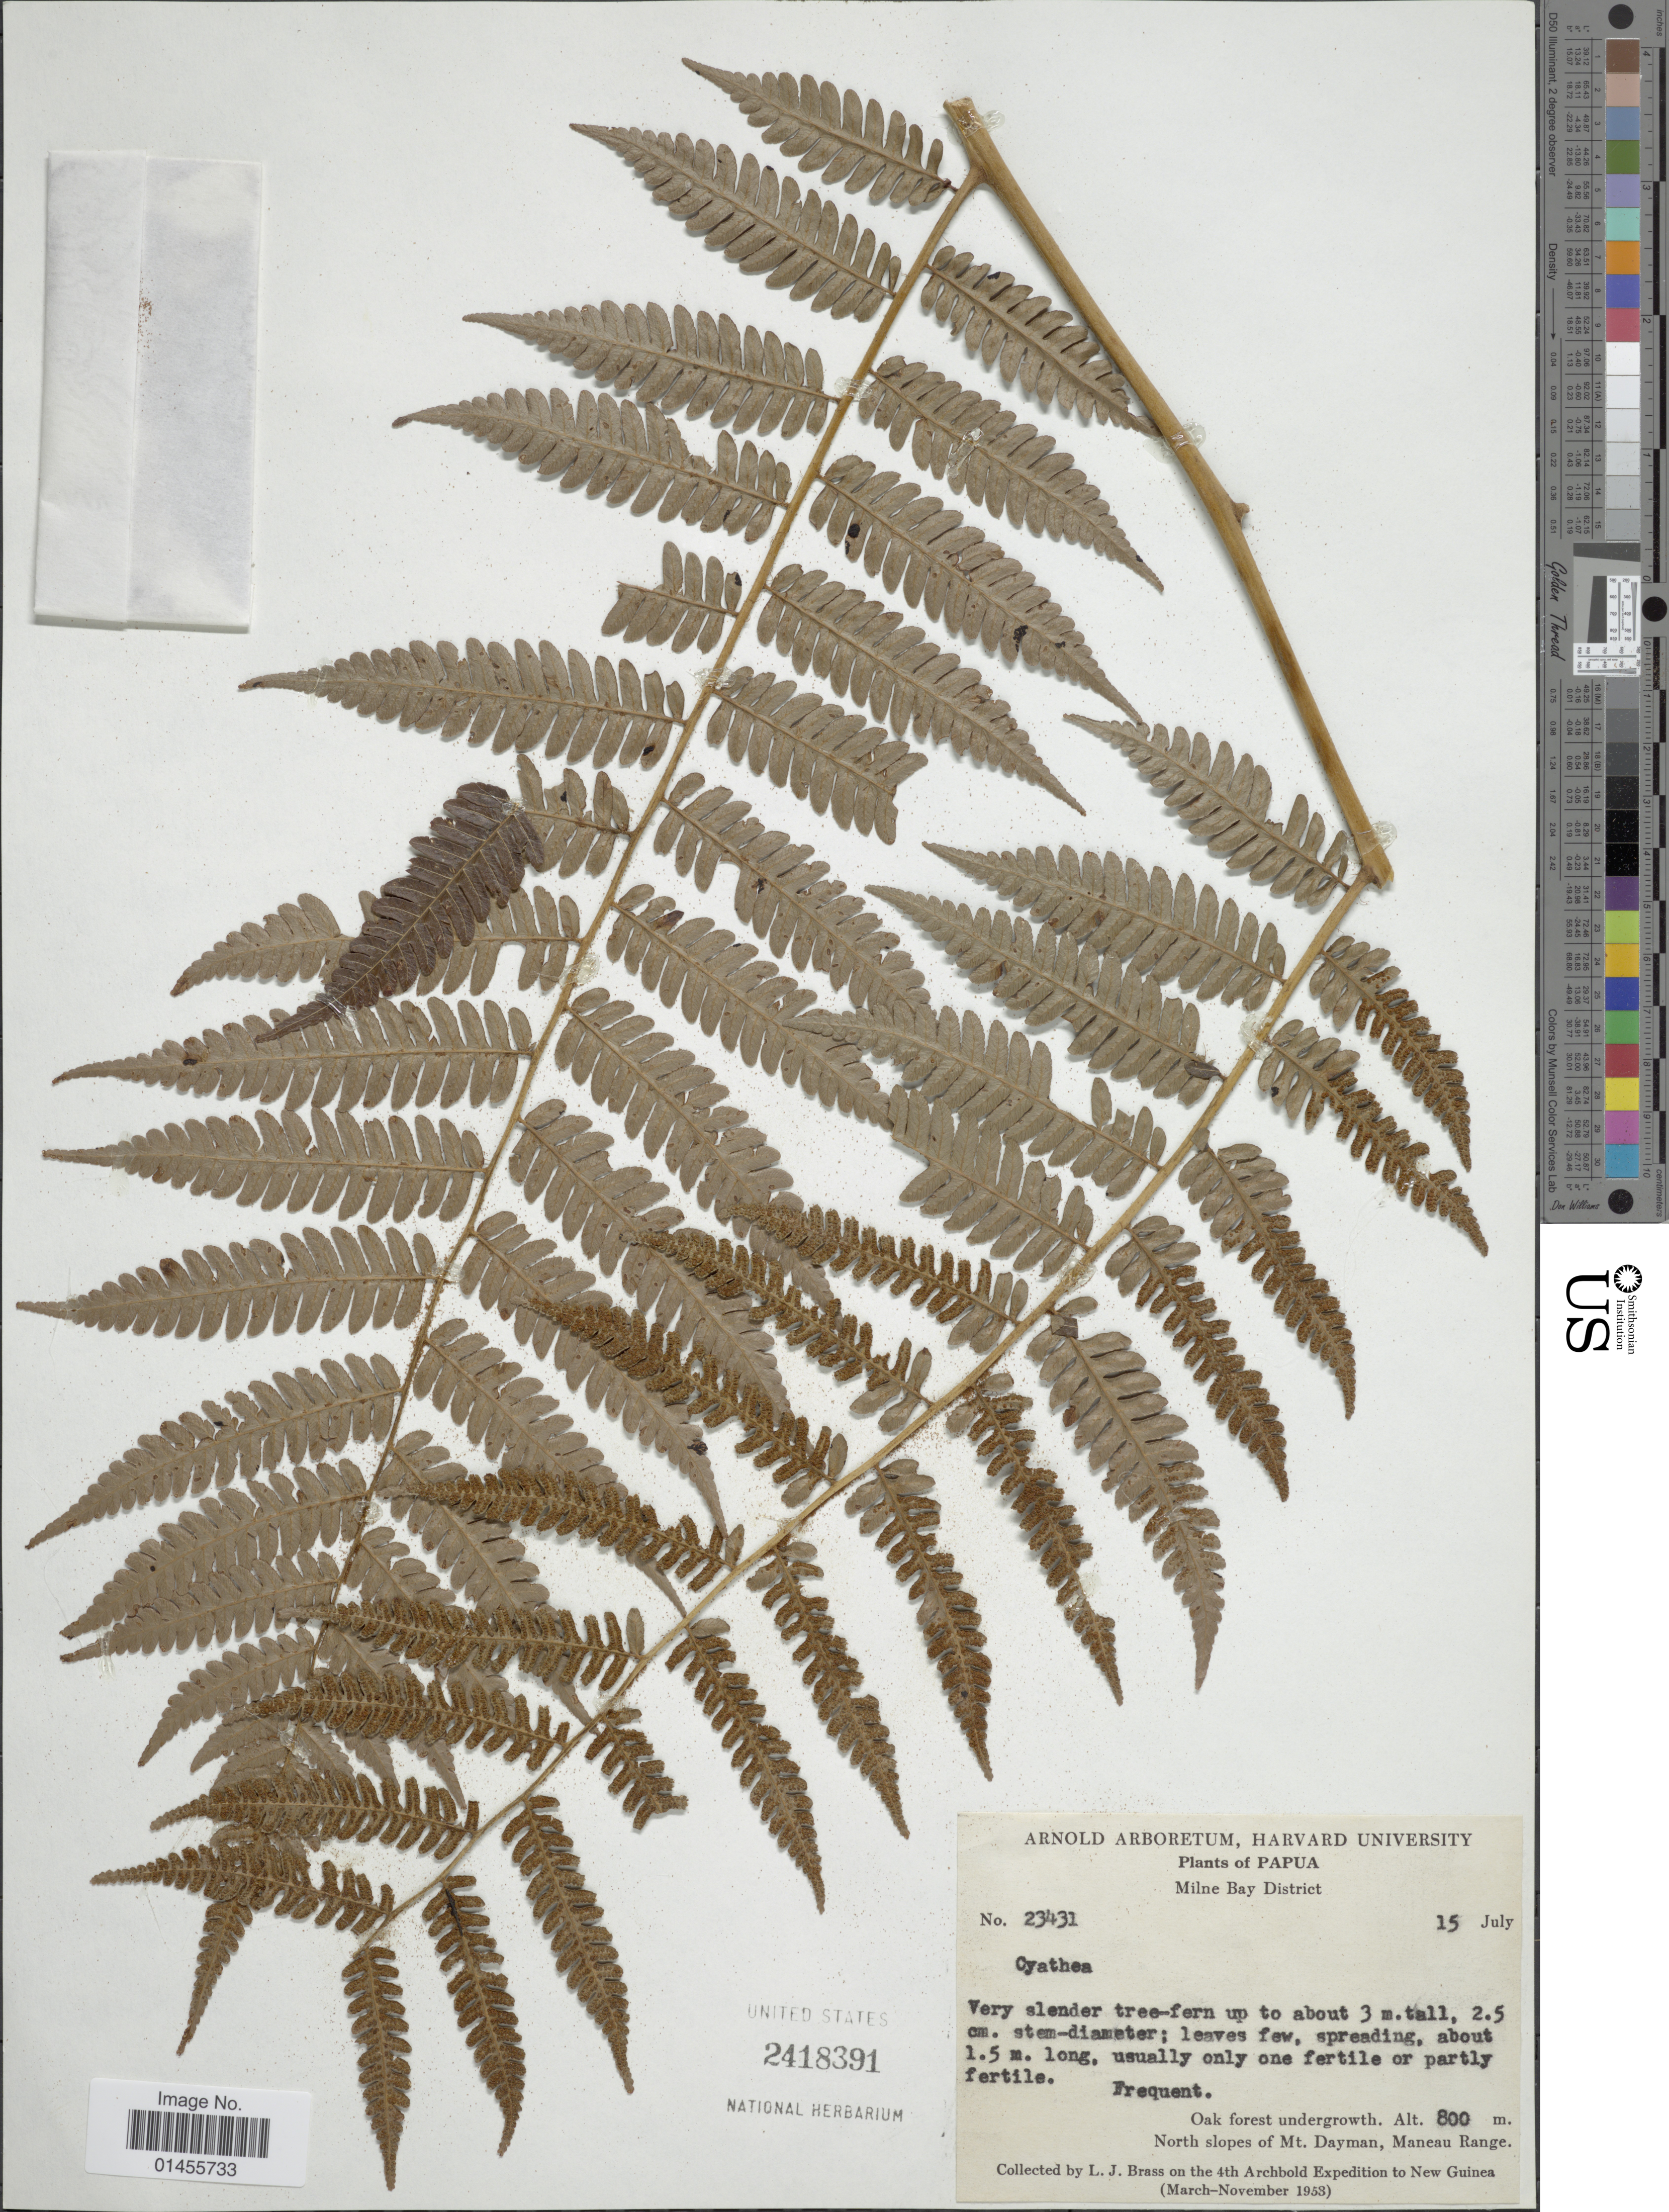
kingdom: Plantae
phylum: Tracheophyta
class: Polypodiopsida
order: Cyatheales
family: Cyatheaceae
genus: Alsophila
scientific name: Alsophila sp.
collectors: L. J. Brass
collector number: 23431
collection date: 1953-07-15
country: Papua New Guinea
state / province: Milne Bay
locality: Milne Bay District. Oak Forest undergrowth. North Slopes of Mt. Dayman, Maneau Range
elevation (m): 800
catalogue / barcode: US 2418391